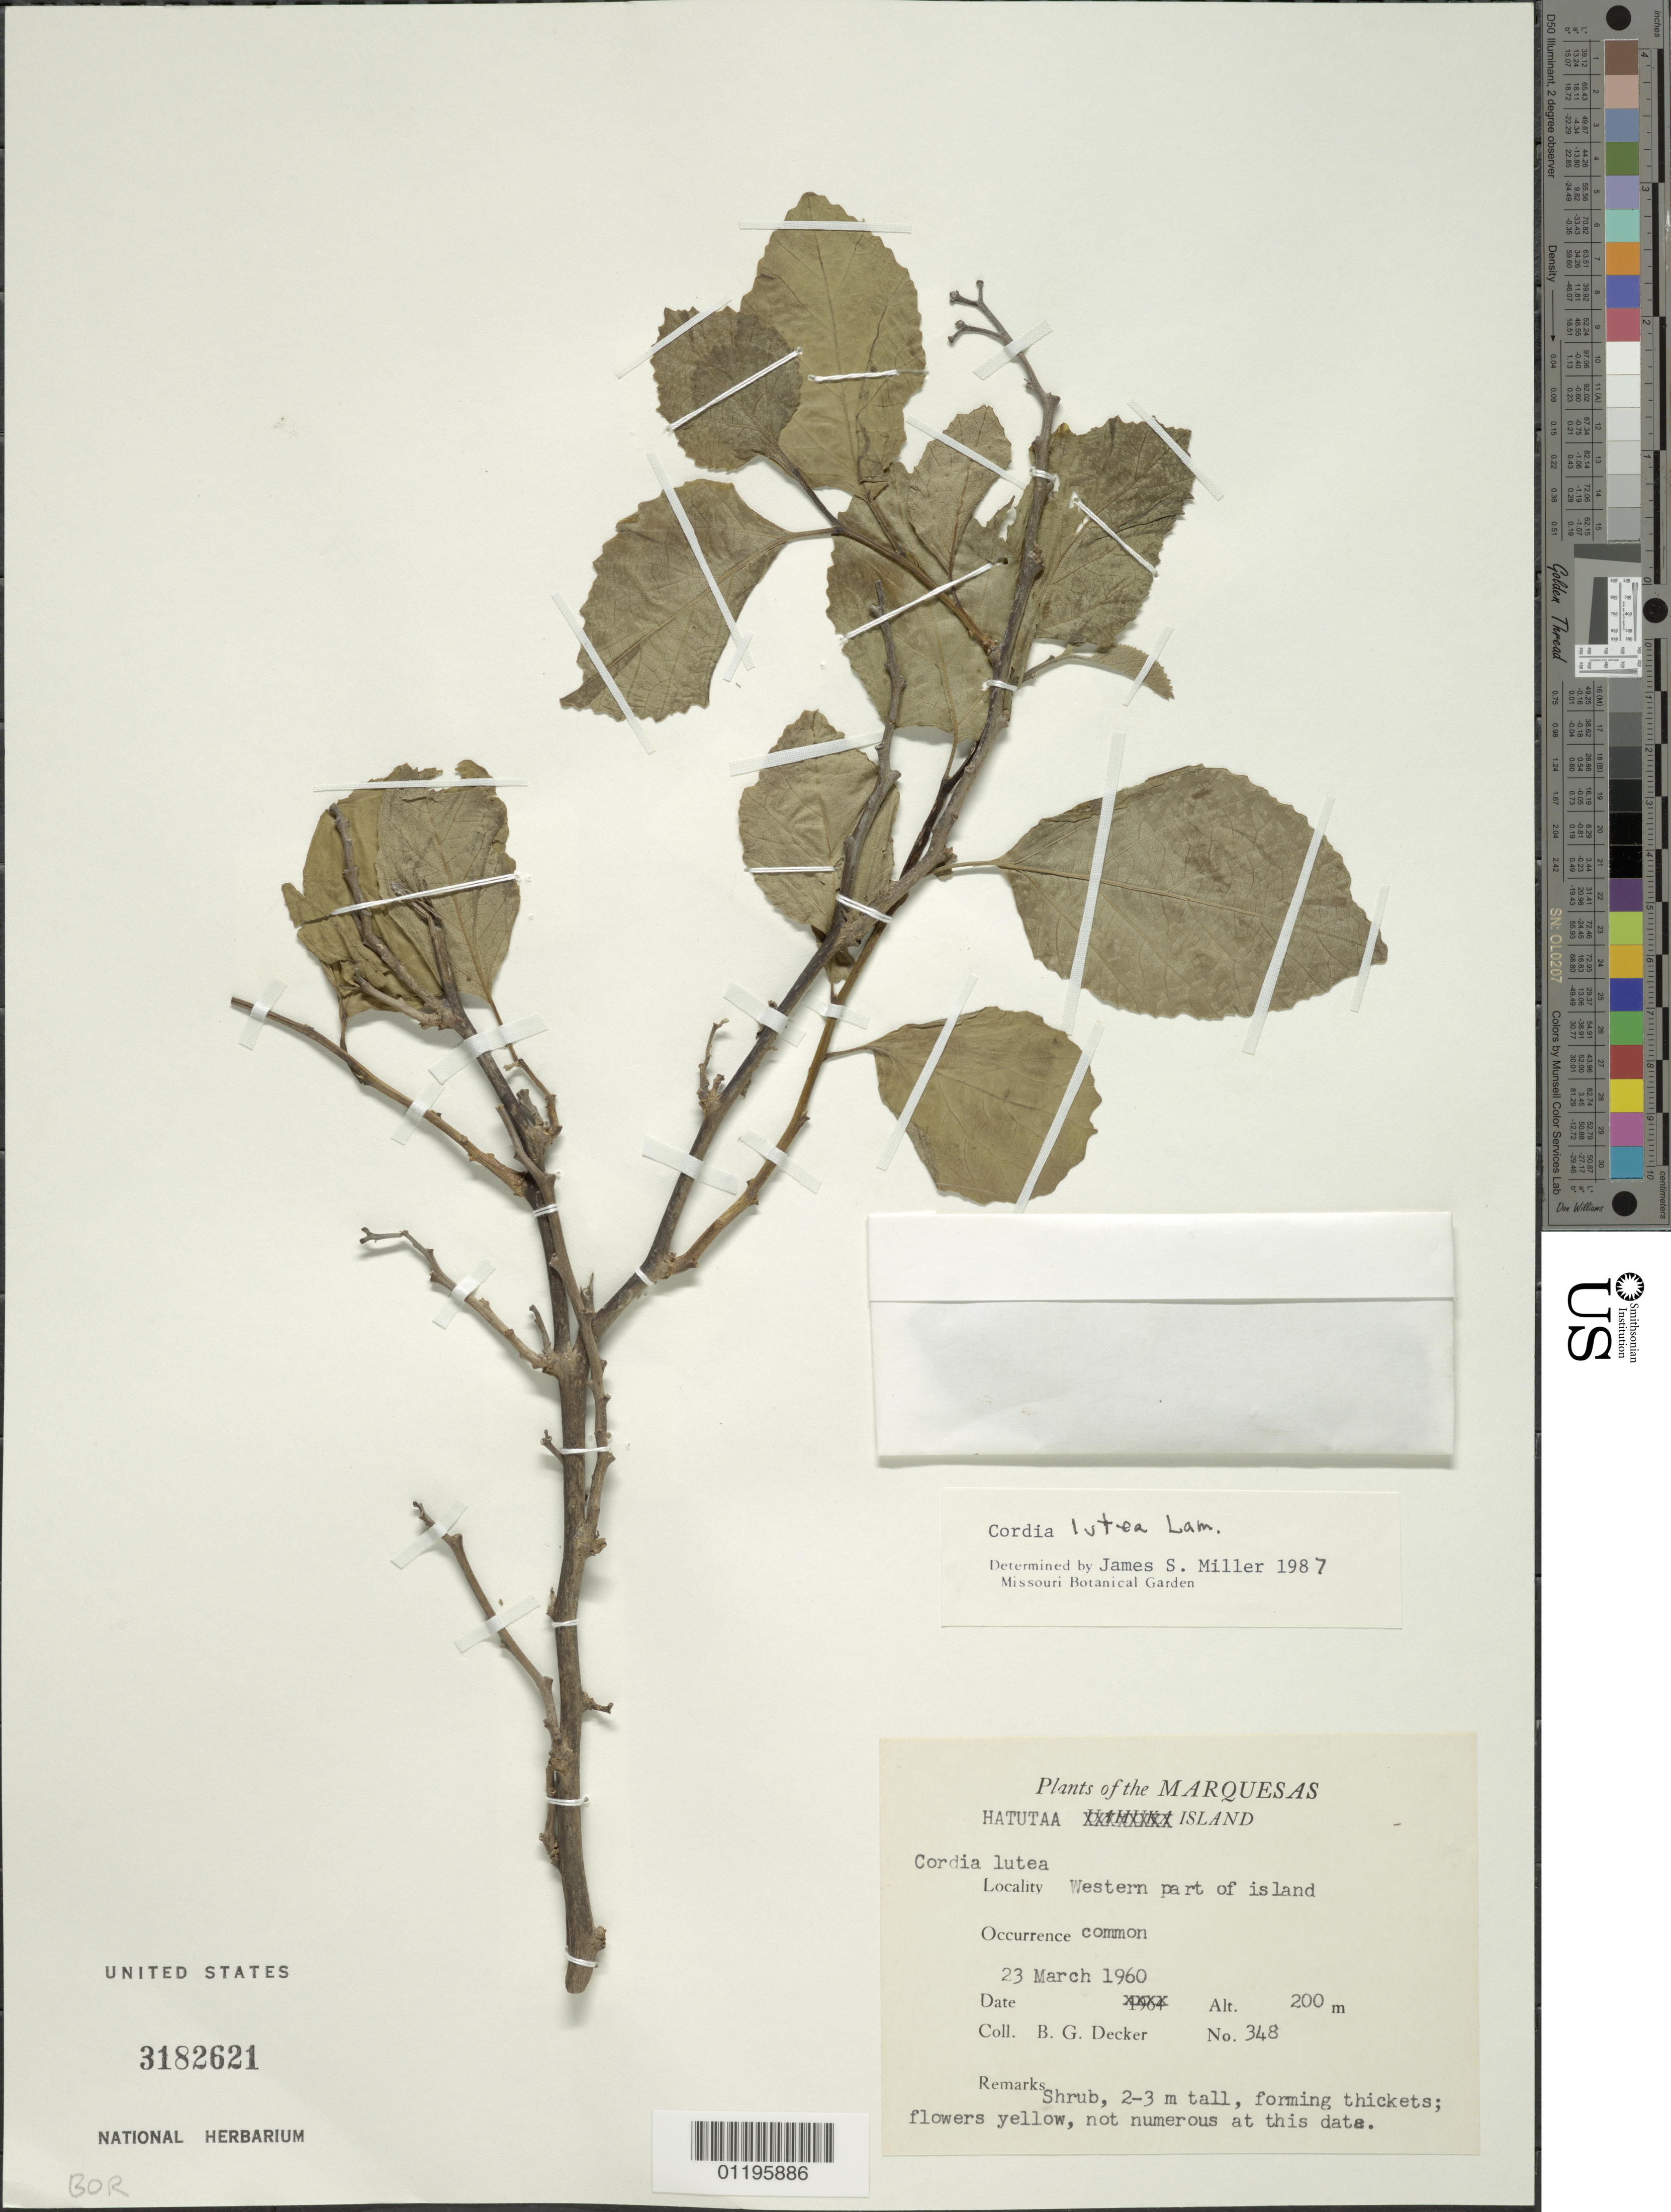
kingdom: Plantae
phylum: Tracheophyta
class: Magnoliopsida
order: Boraginales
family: Cordiaceae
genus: Cordia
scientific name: Cordia lutea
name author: Lam.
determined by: Miller, James S., (MO), Missouri Botanical Garden (UNITED STATES)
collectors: B. G. Decker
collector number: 348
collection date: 1960-03-23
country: French Polynesia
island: Hatutaa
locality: W part of island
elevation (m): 200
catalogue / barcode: US 3182621